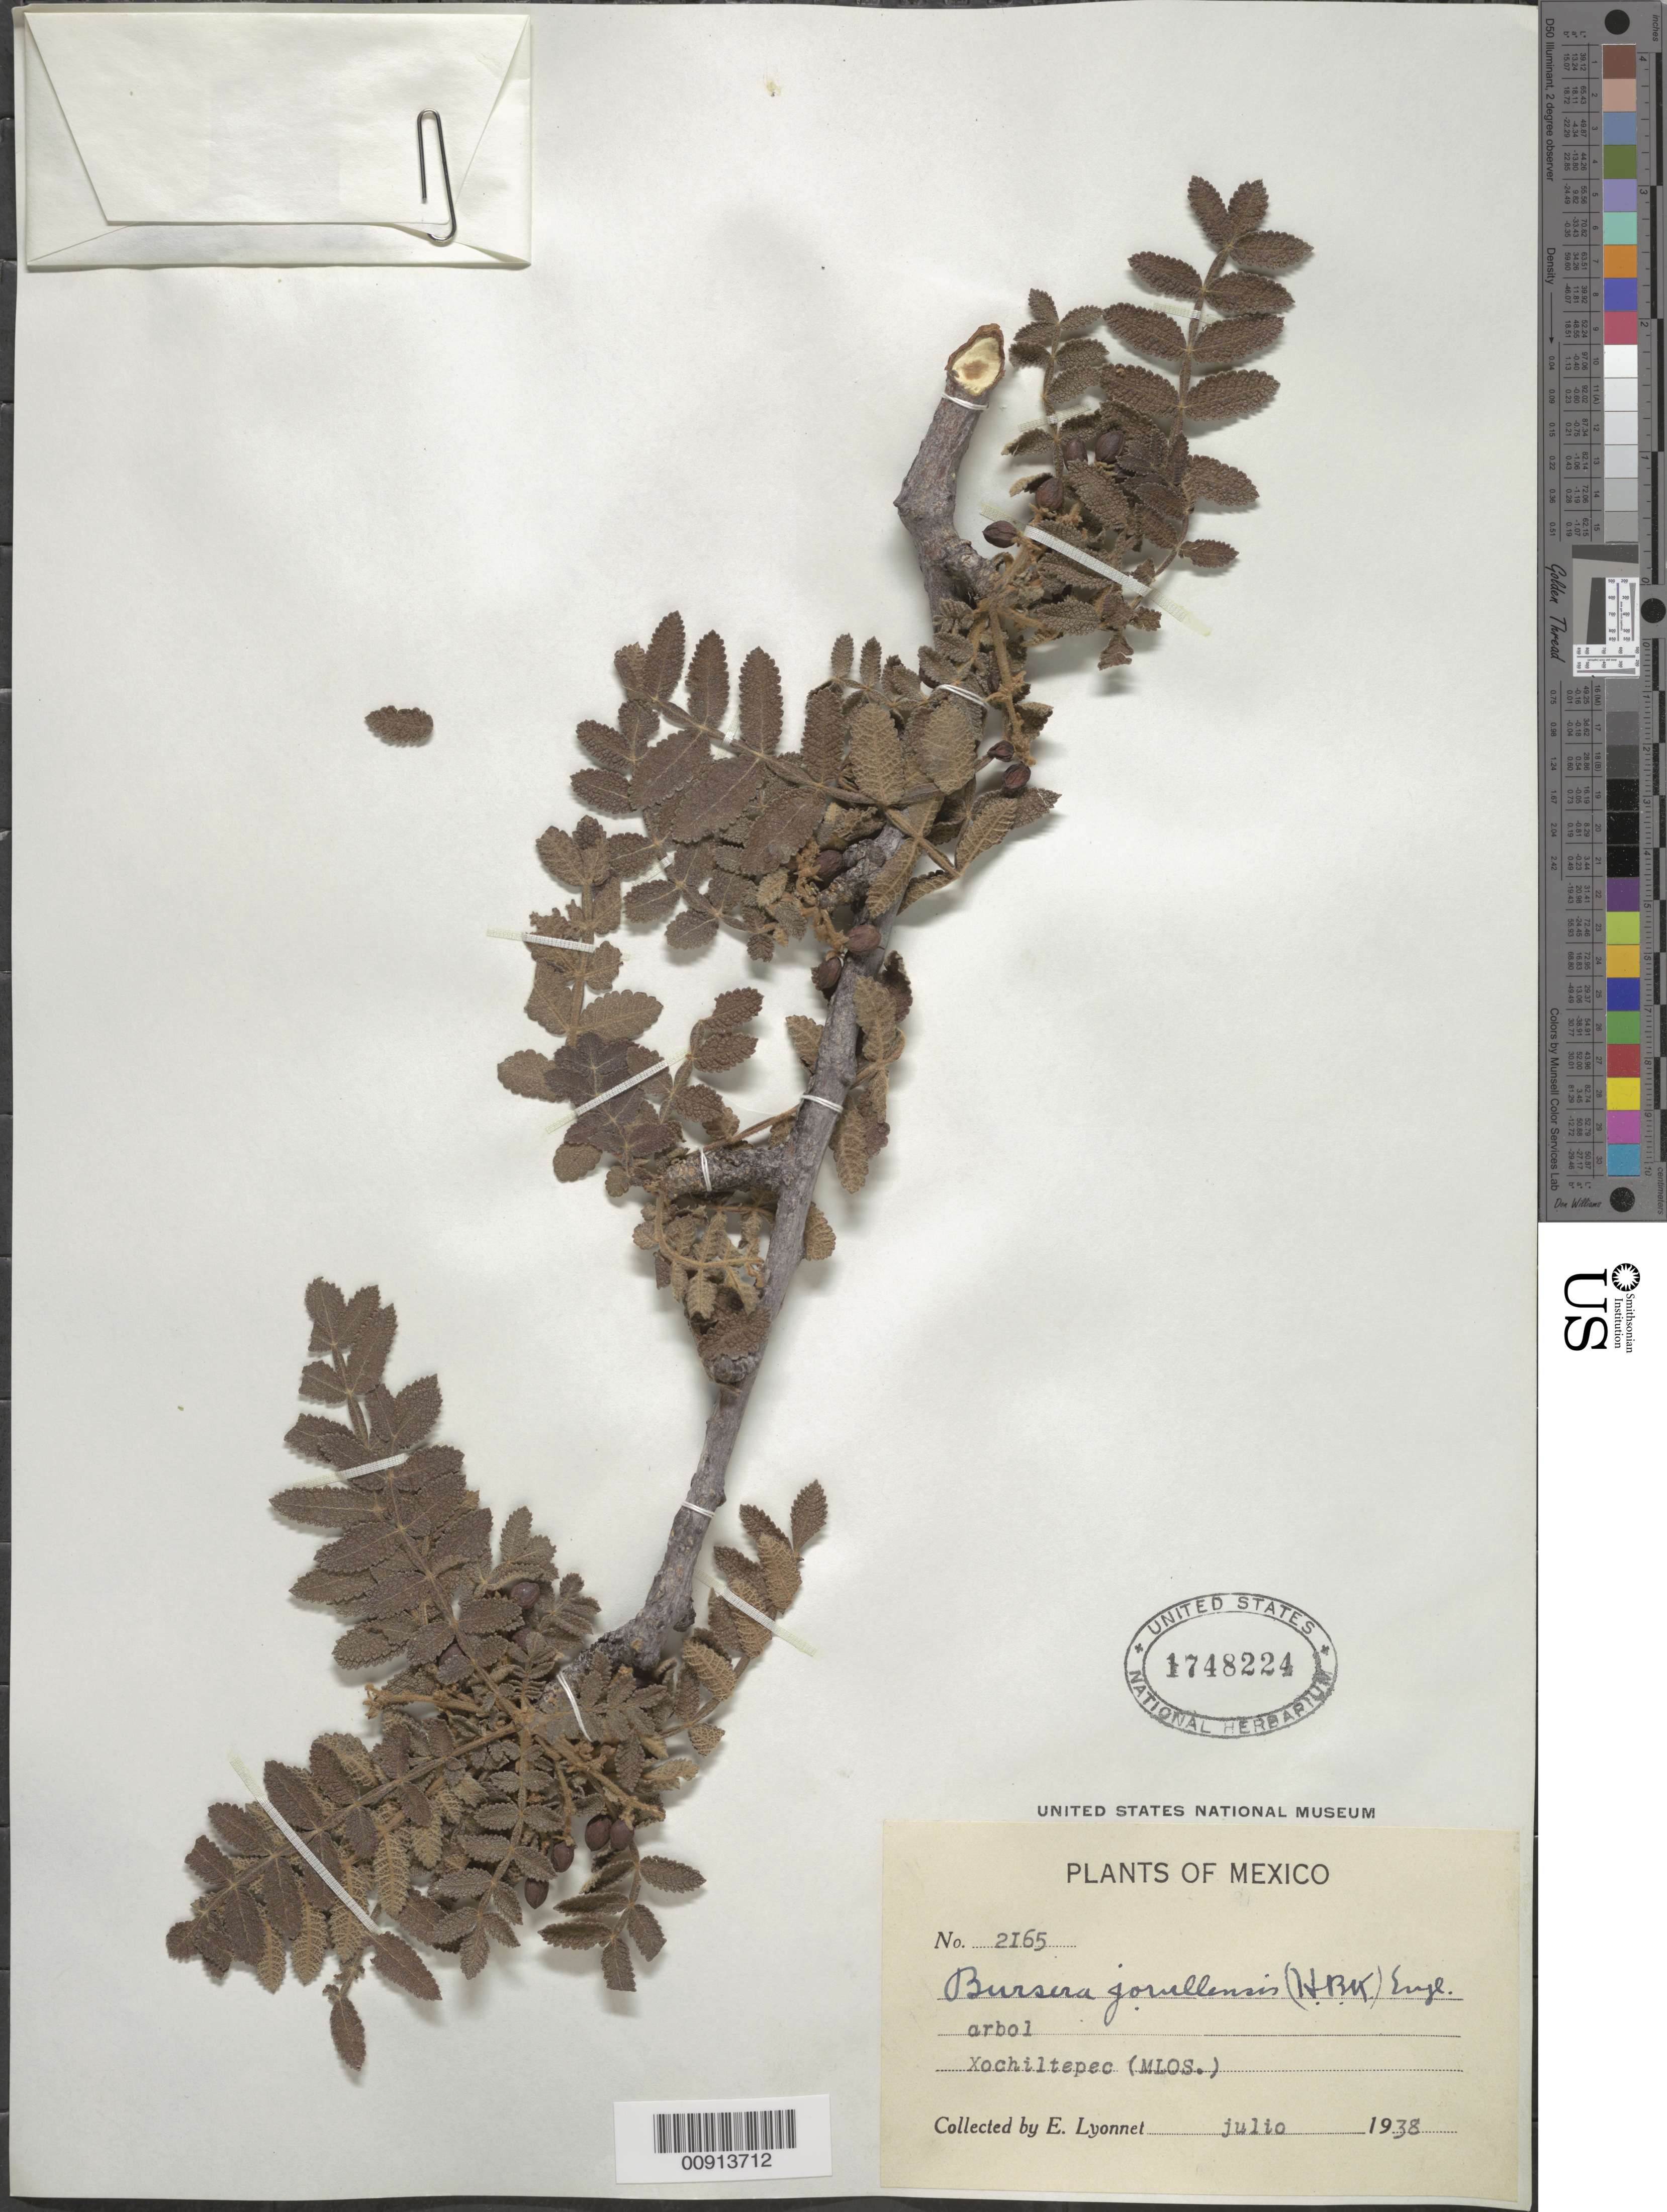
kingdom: Plantae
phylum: Tracheophyta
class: Magnoliopsida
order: Sapindales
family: Burseraceae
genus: Bursera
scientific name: Bursera jorullensis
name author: (Kunth) Engl.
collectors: Bro. E. Lyonnet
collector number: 2165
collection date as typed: Jul 1938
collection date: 1938-07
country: Mexico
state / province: Morelos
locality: Xochiltepec (Morelos).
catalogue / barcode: US 1748224